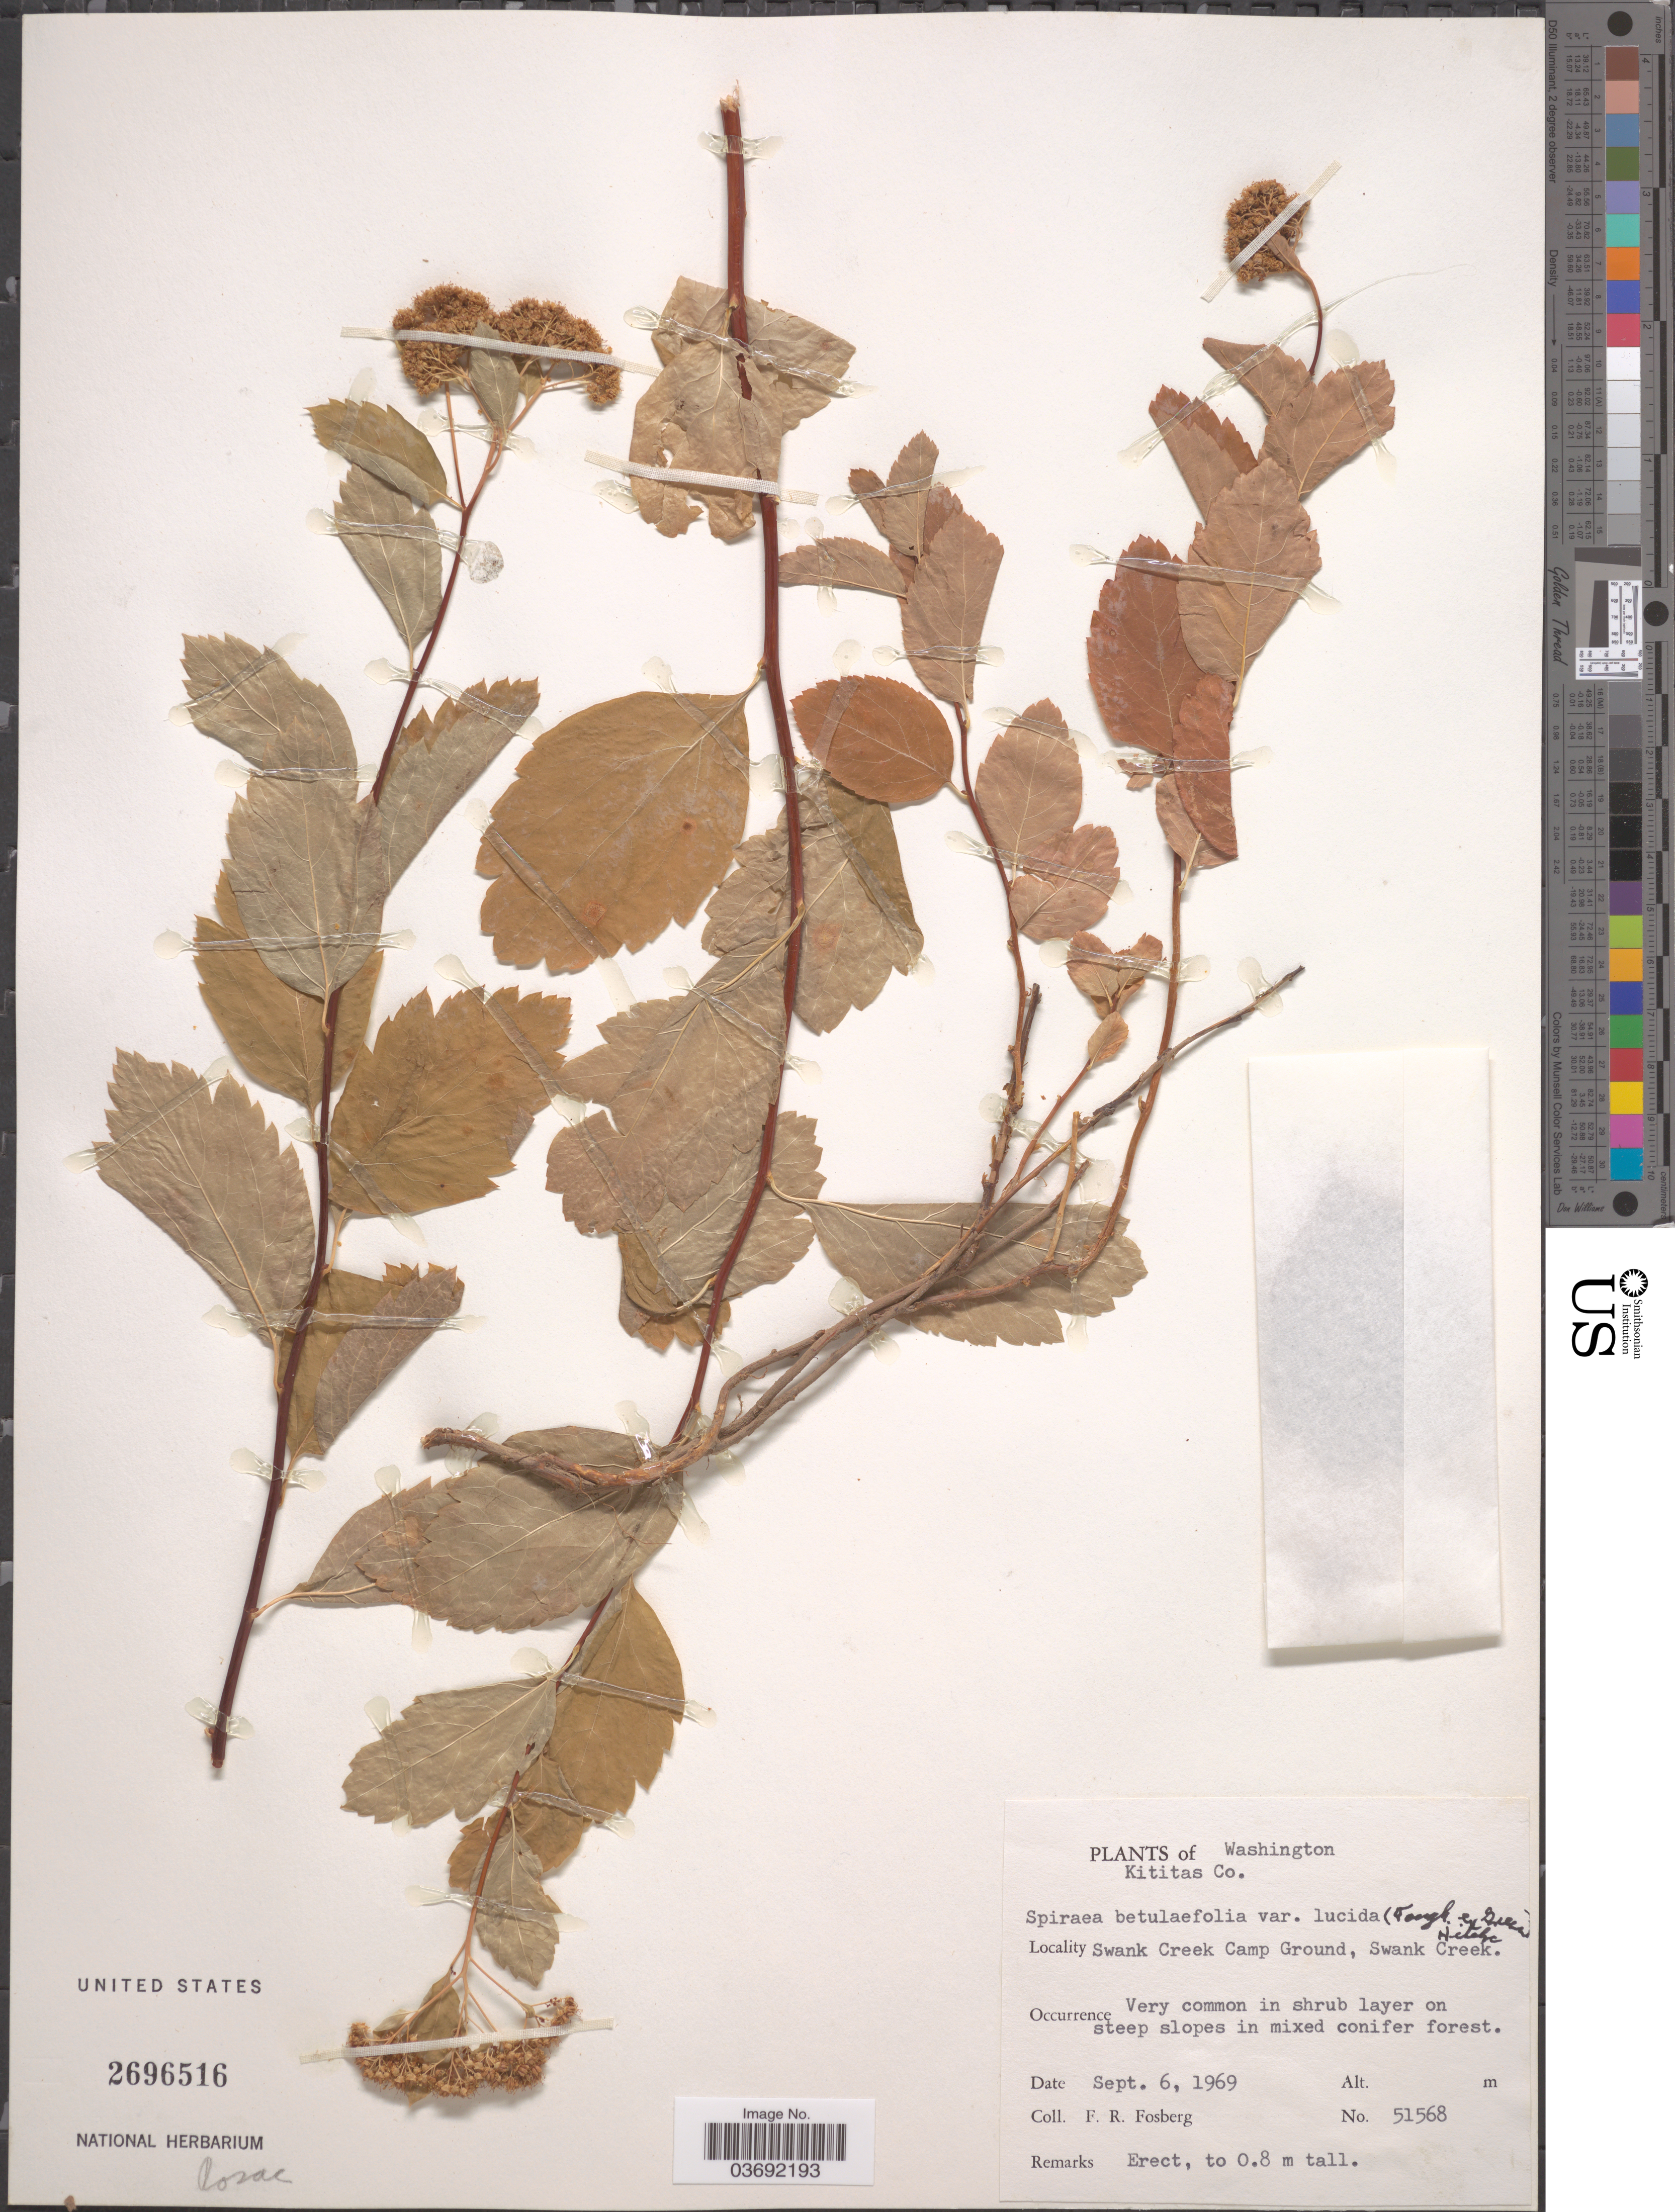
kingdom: Plantae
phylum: Tracheophyta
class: Magnoliopsida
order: Rosales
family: Rosaceae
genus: Spiraea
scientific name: Spiraea betulifolia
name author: Pall.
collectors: F. R. Fosberg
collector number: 51568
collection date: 1969-09-06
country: United States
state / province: Washington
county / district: Kittitas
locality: Kititas Co. Swank Creek Camp Ground, Swank Creek.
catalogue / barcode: US 2696516